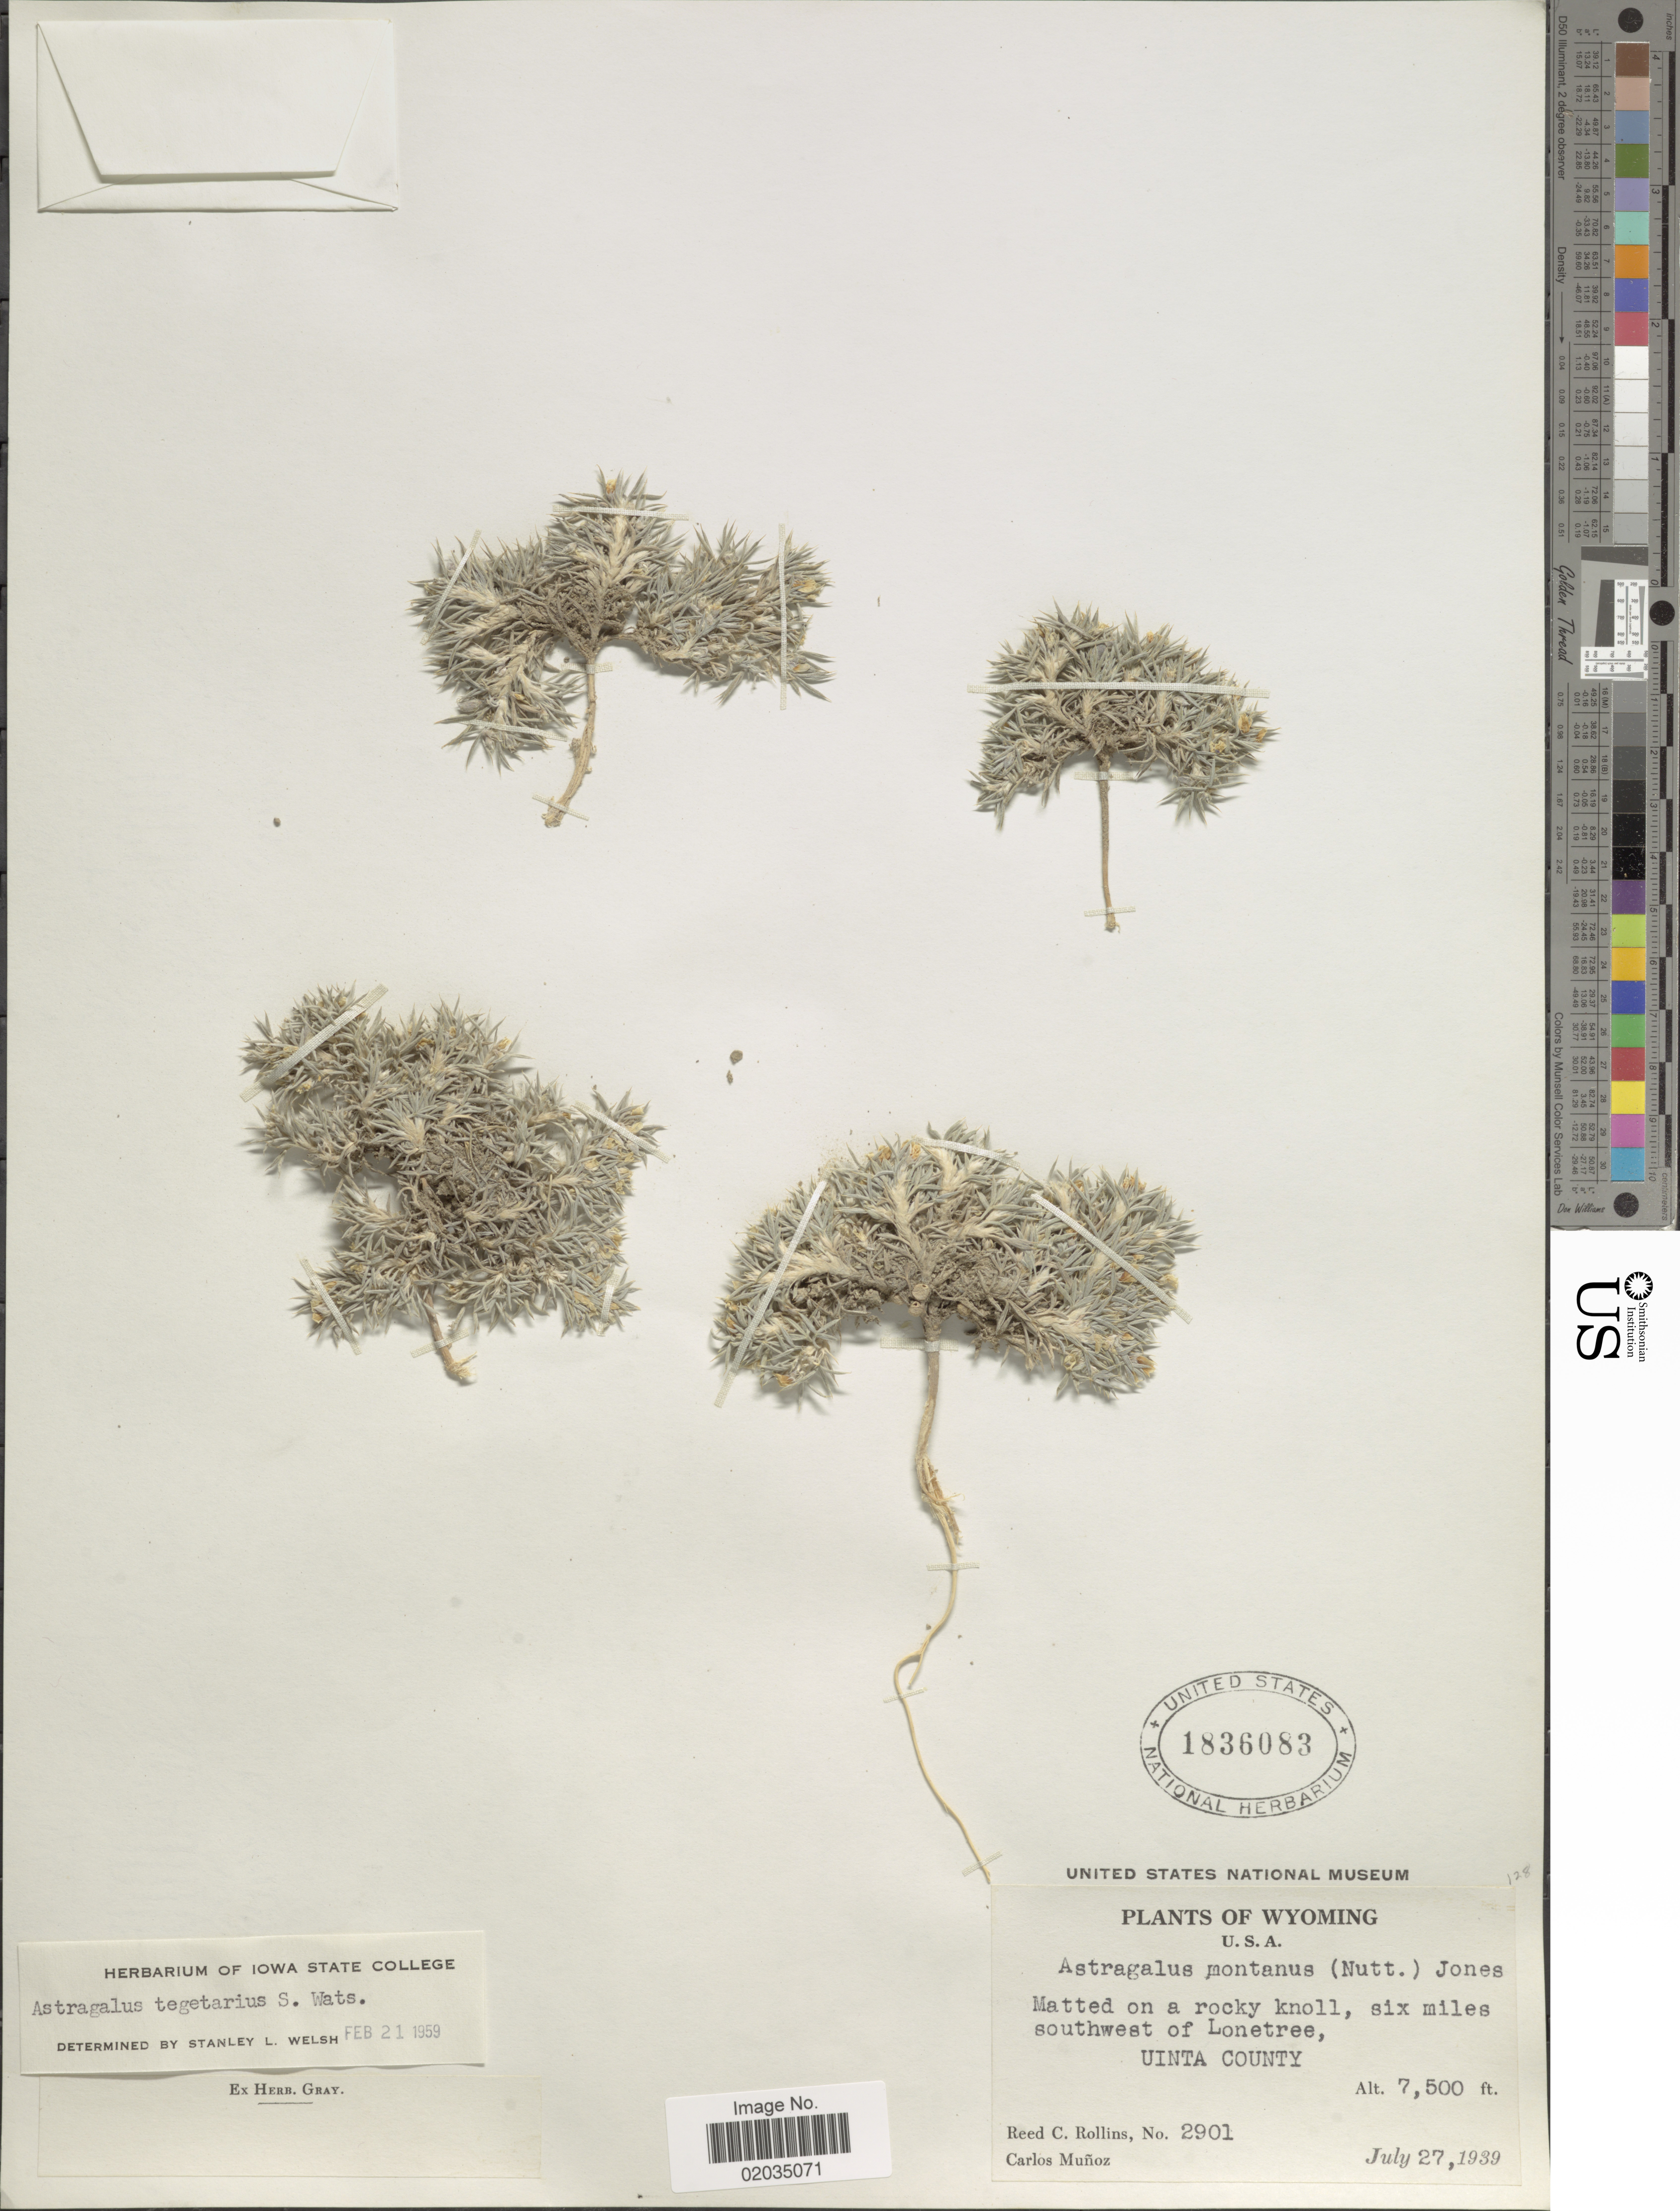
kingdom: Plantae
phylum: Tracheophyta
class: Magnoliopsida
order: Fabales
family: Fabaceae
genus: Astragalus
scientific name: Astragalus tegetarius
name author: S. Watson in C. King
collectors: R. C. Rollins & C. Muñoz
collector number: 2901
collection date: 1939-07-27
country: United States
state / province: Wyoming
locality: Matted on a rocky knoll, six miles southwest of Lonetree, Uinta County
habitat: matted on a rocky knoll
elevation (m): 2286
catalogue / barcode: US 1836083